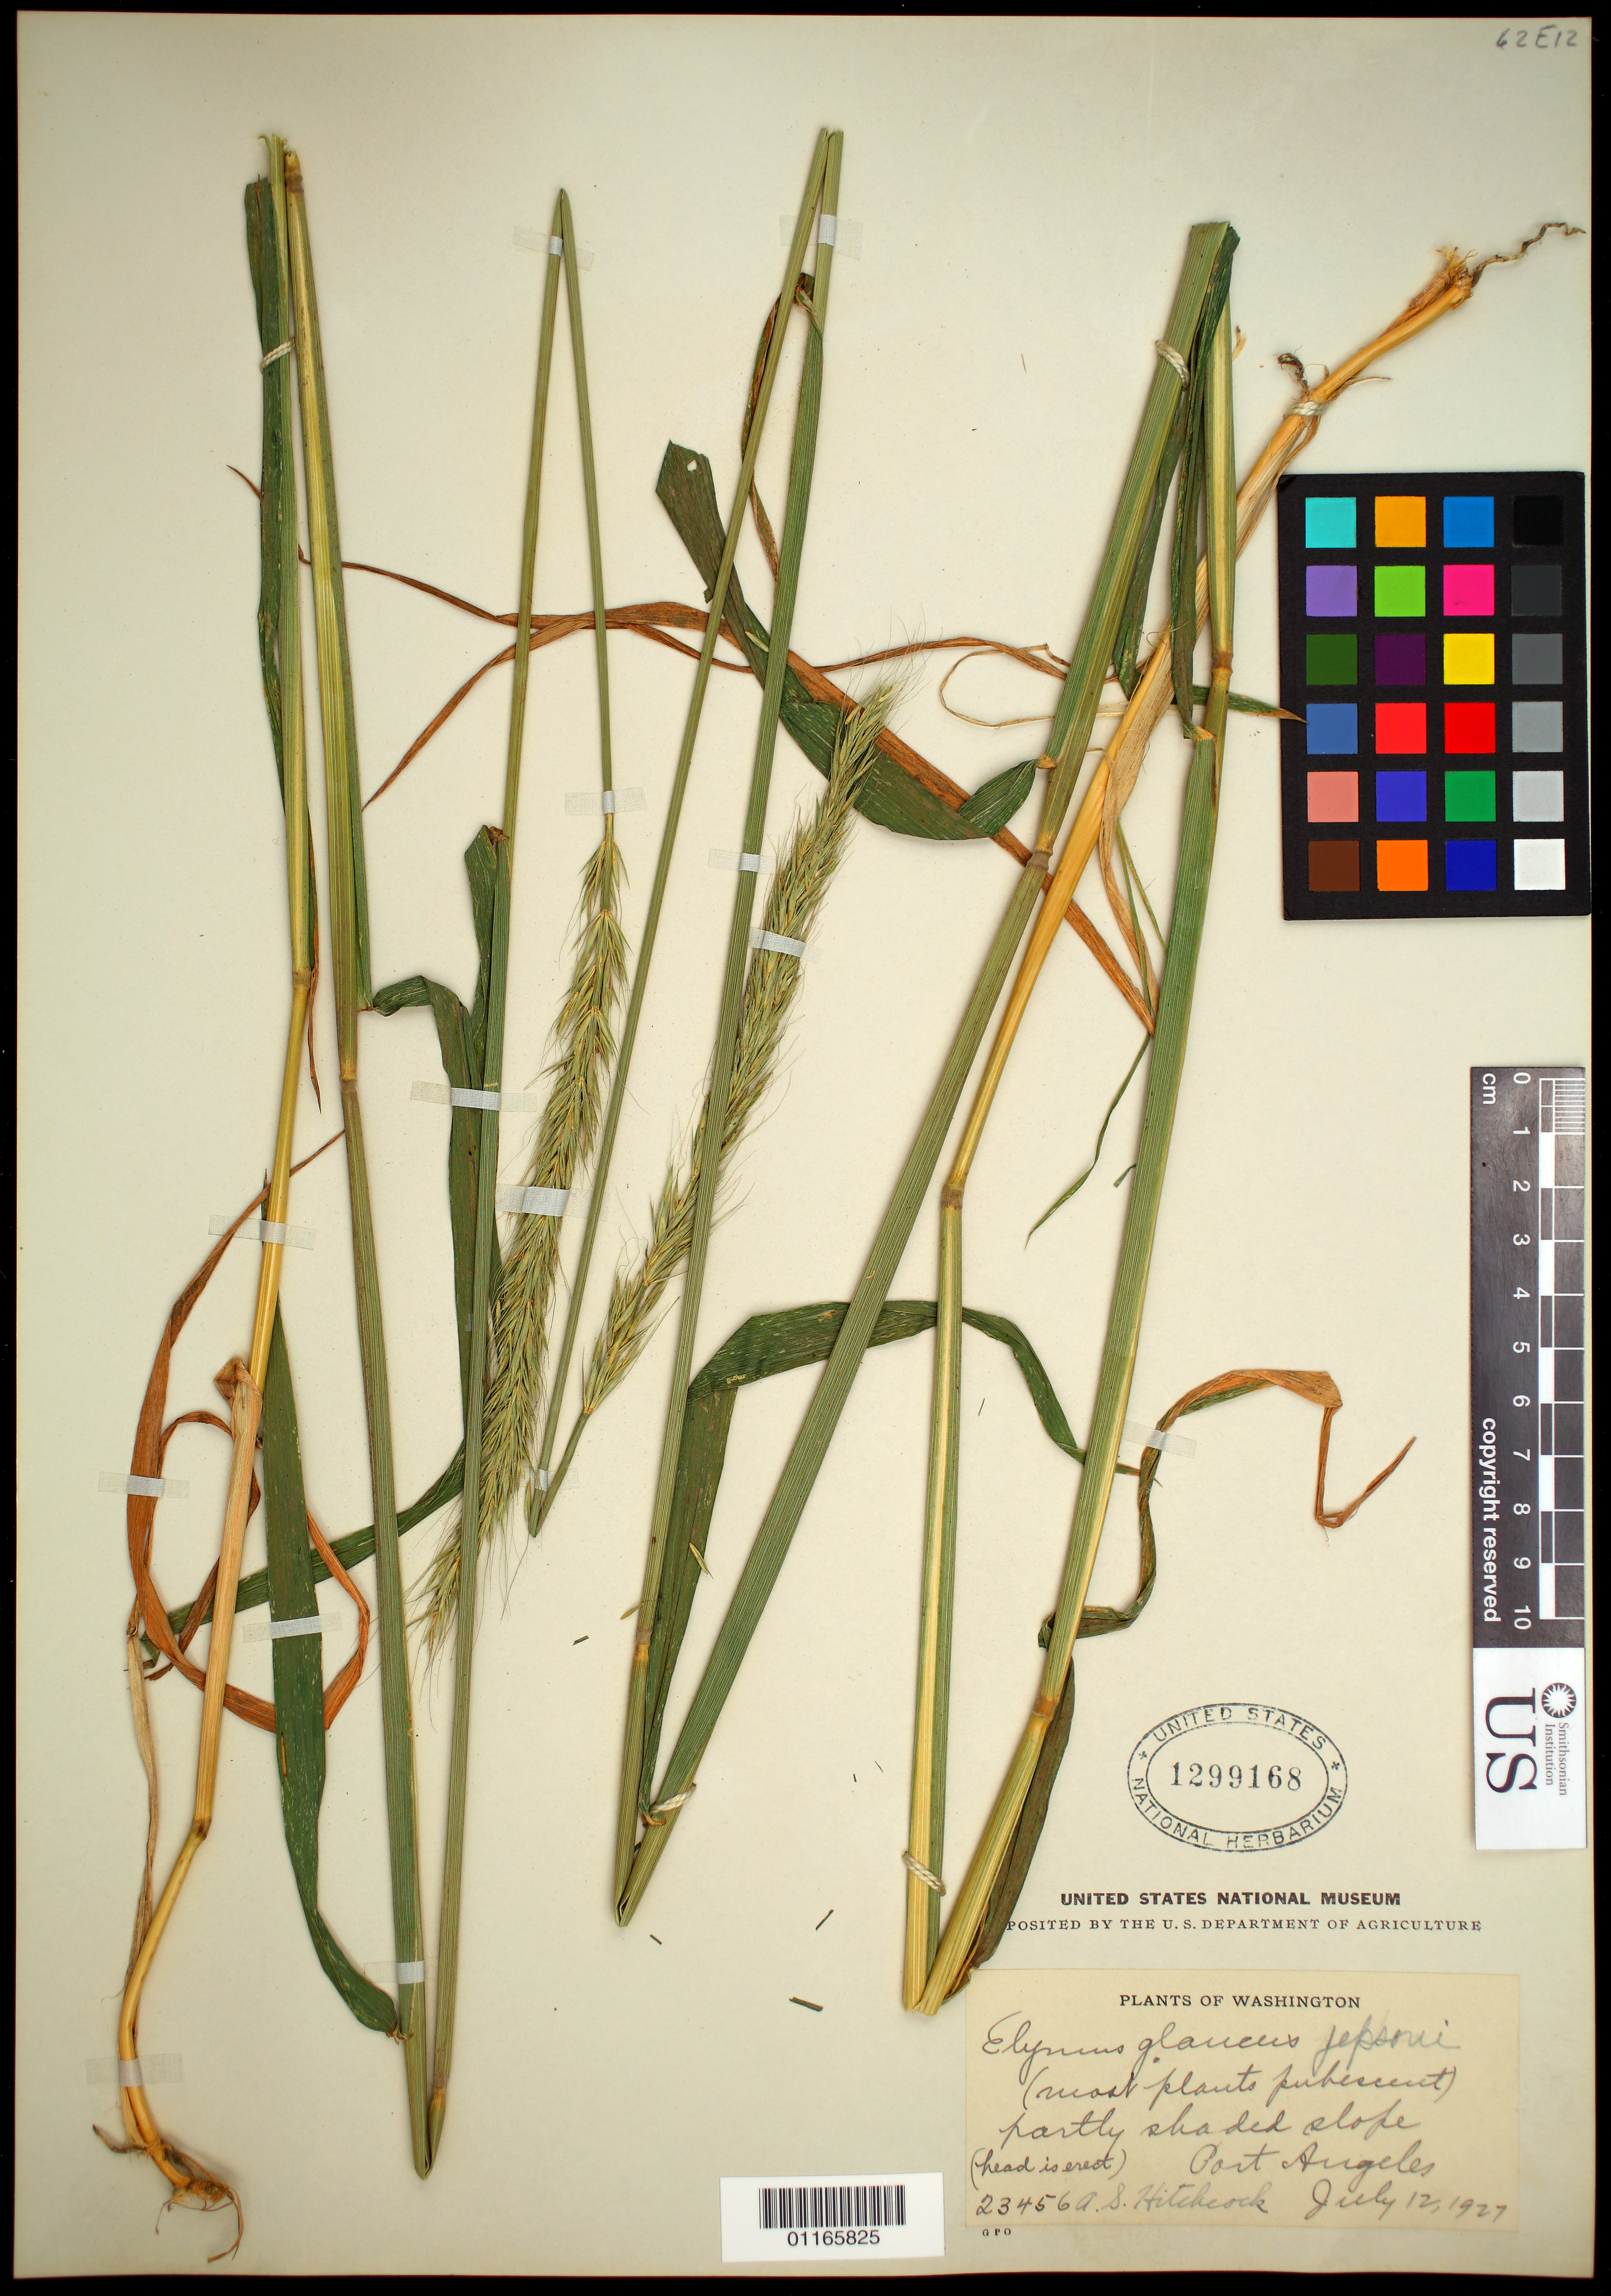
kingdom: Plantae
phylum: Tracheophyta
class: Liliopsida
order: Poales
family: Poaceae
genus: Elymus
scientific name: Elymus glaucus var. jepsonii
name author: Burtt Davy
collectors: A. S. Hitchcock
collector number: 23456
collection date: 1927-07-12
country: United States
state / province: Washington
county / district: Clallam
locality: Port Angeles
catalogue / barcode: US 1299168